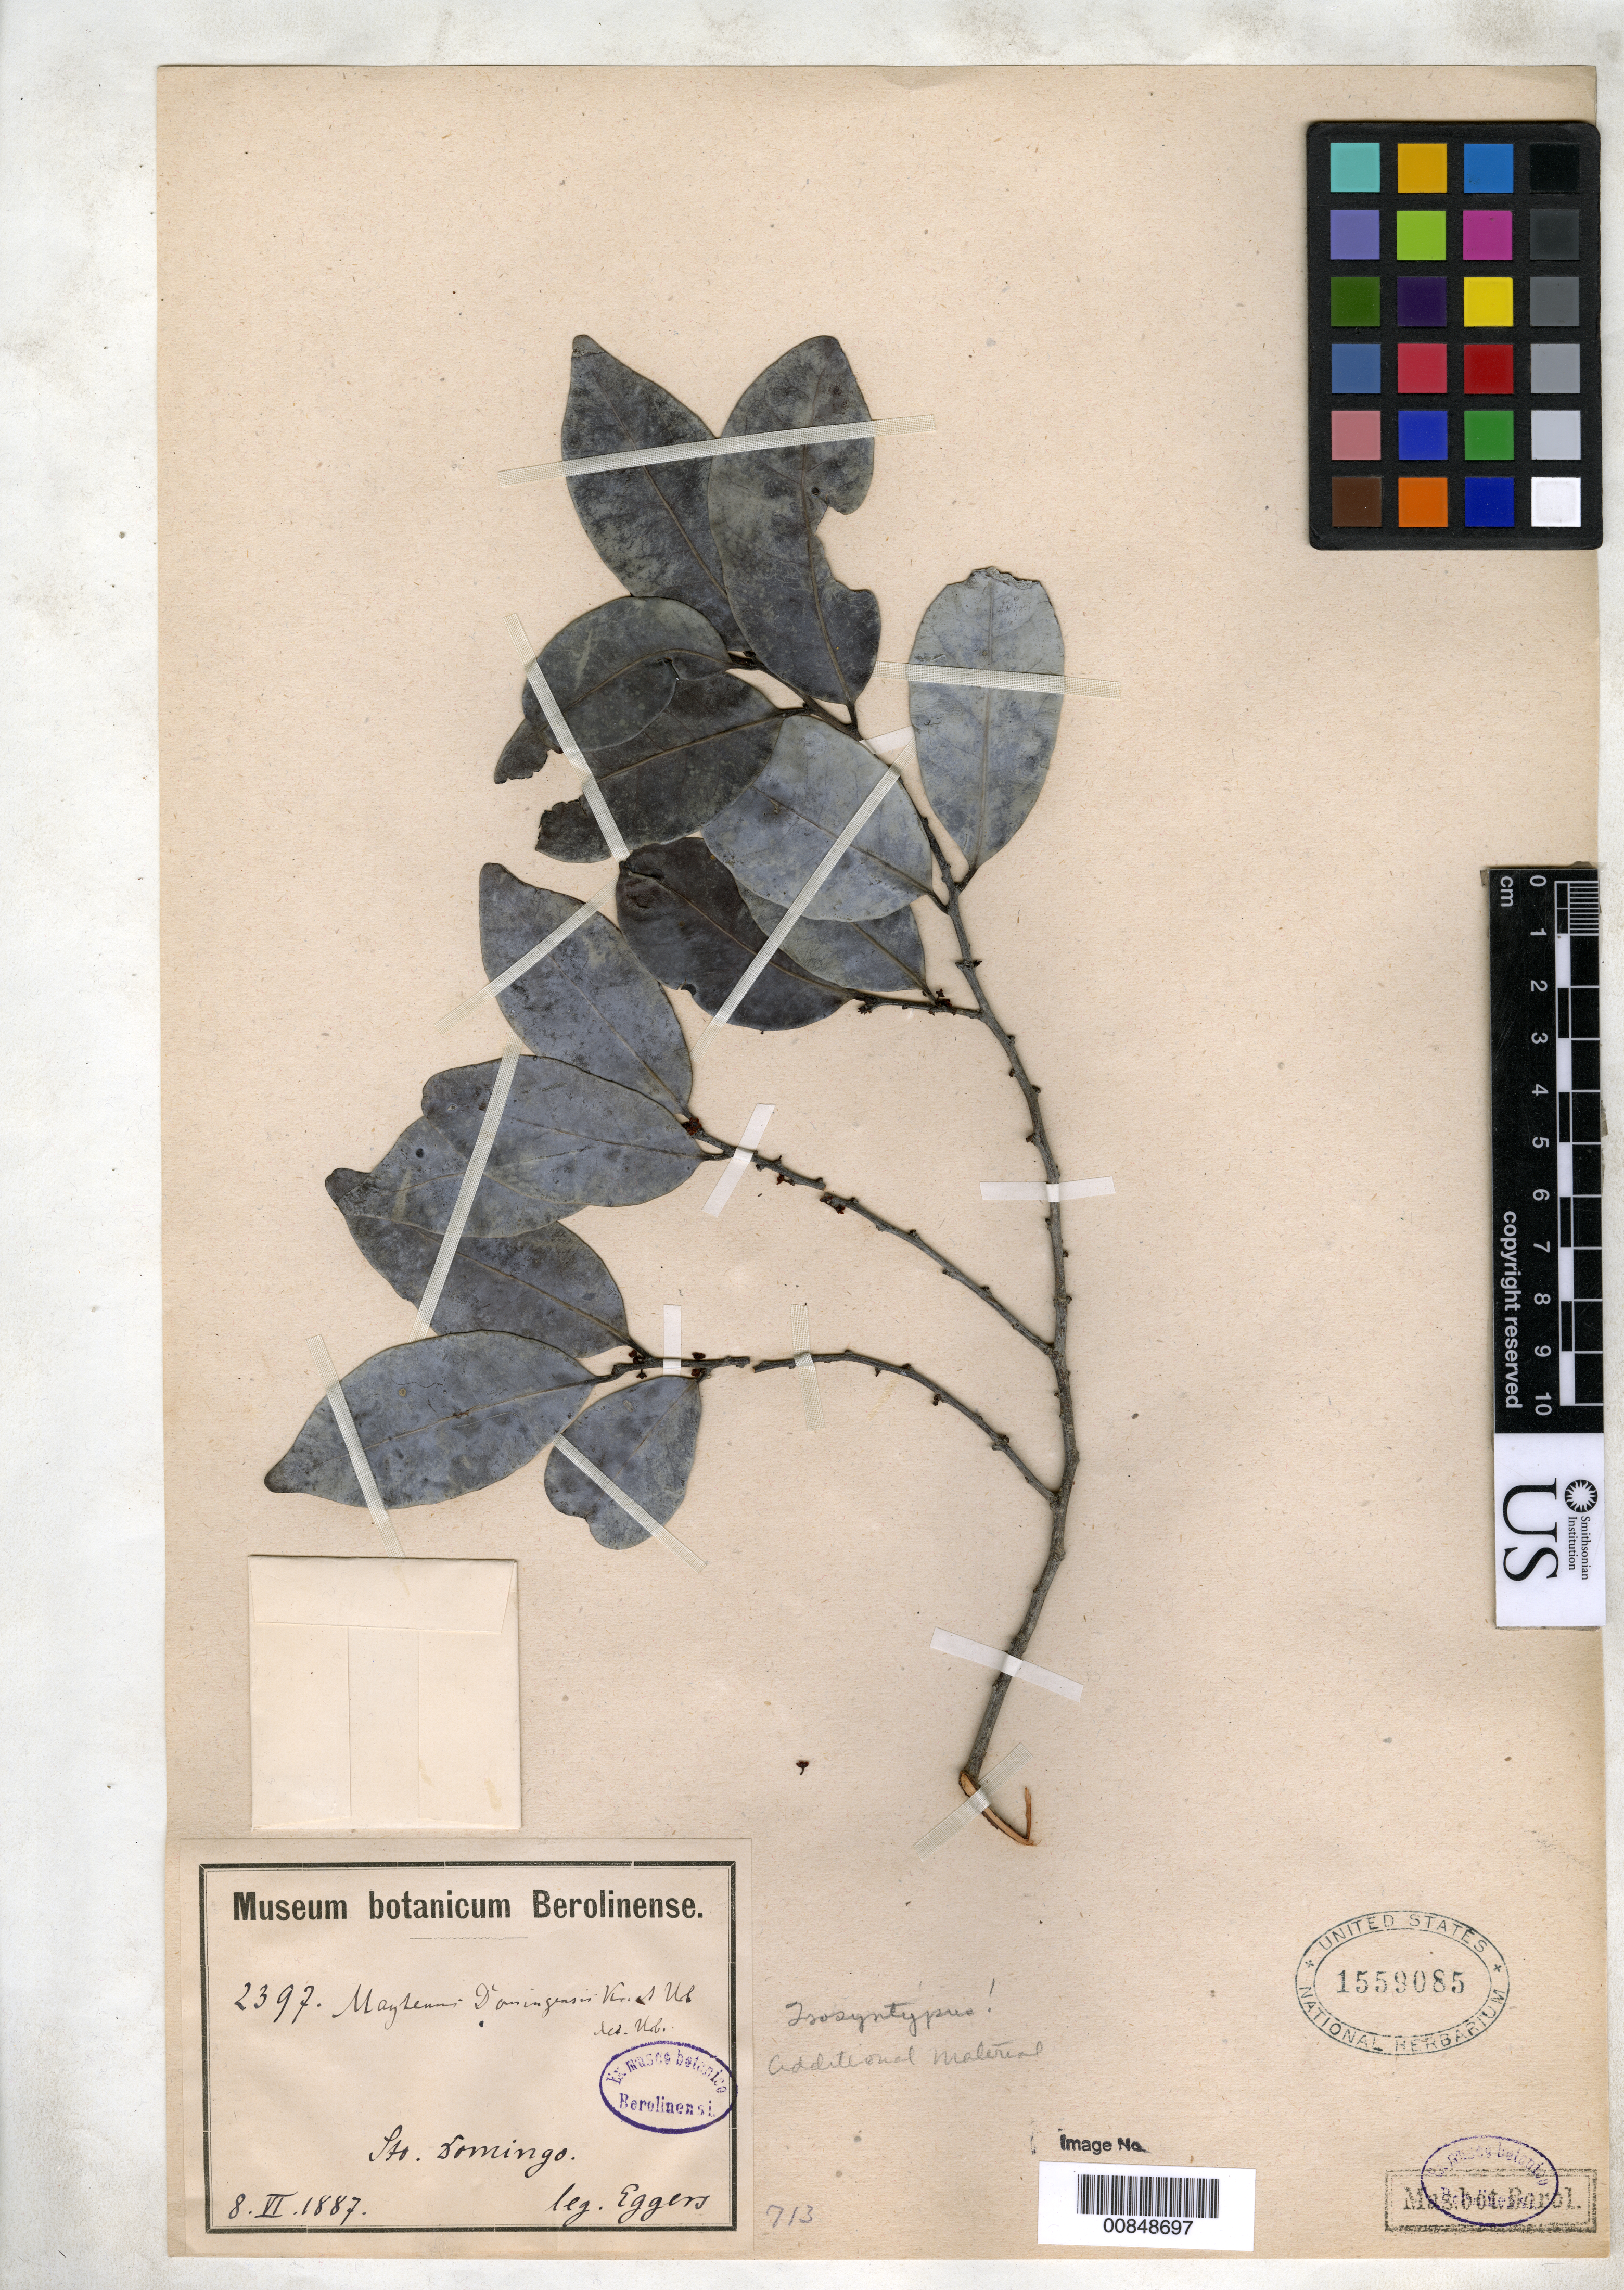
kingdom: Plantae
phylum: Tracheophyta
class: Magnoliopsida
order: Celastrales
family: Celastraceae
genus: Maytenus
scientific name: Maytenus domingensis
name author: Krug & Urb.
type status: Isosyntype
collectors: H. F. A. von Eggers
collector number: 2397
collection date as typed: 08 Jun 1887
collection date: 1887-06-08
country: Dominican Republic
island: Hispaniola Island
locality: Lopez.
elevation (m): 300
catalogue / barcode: US 1559085